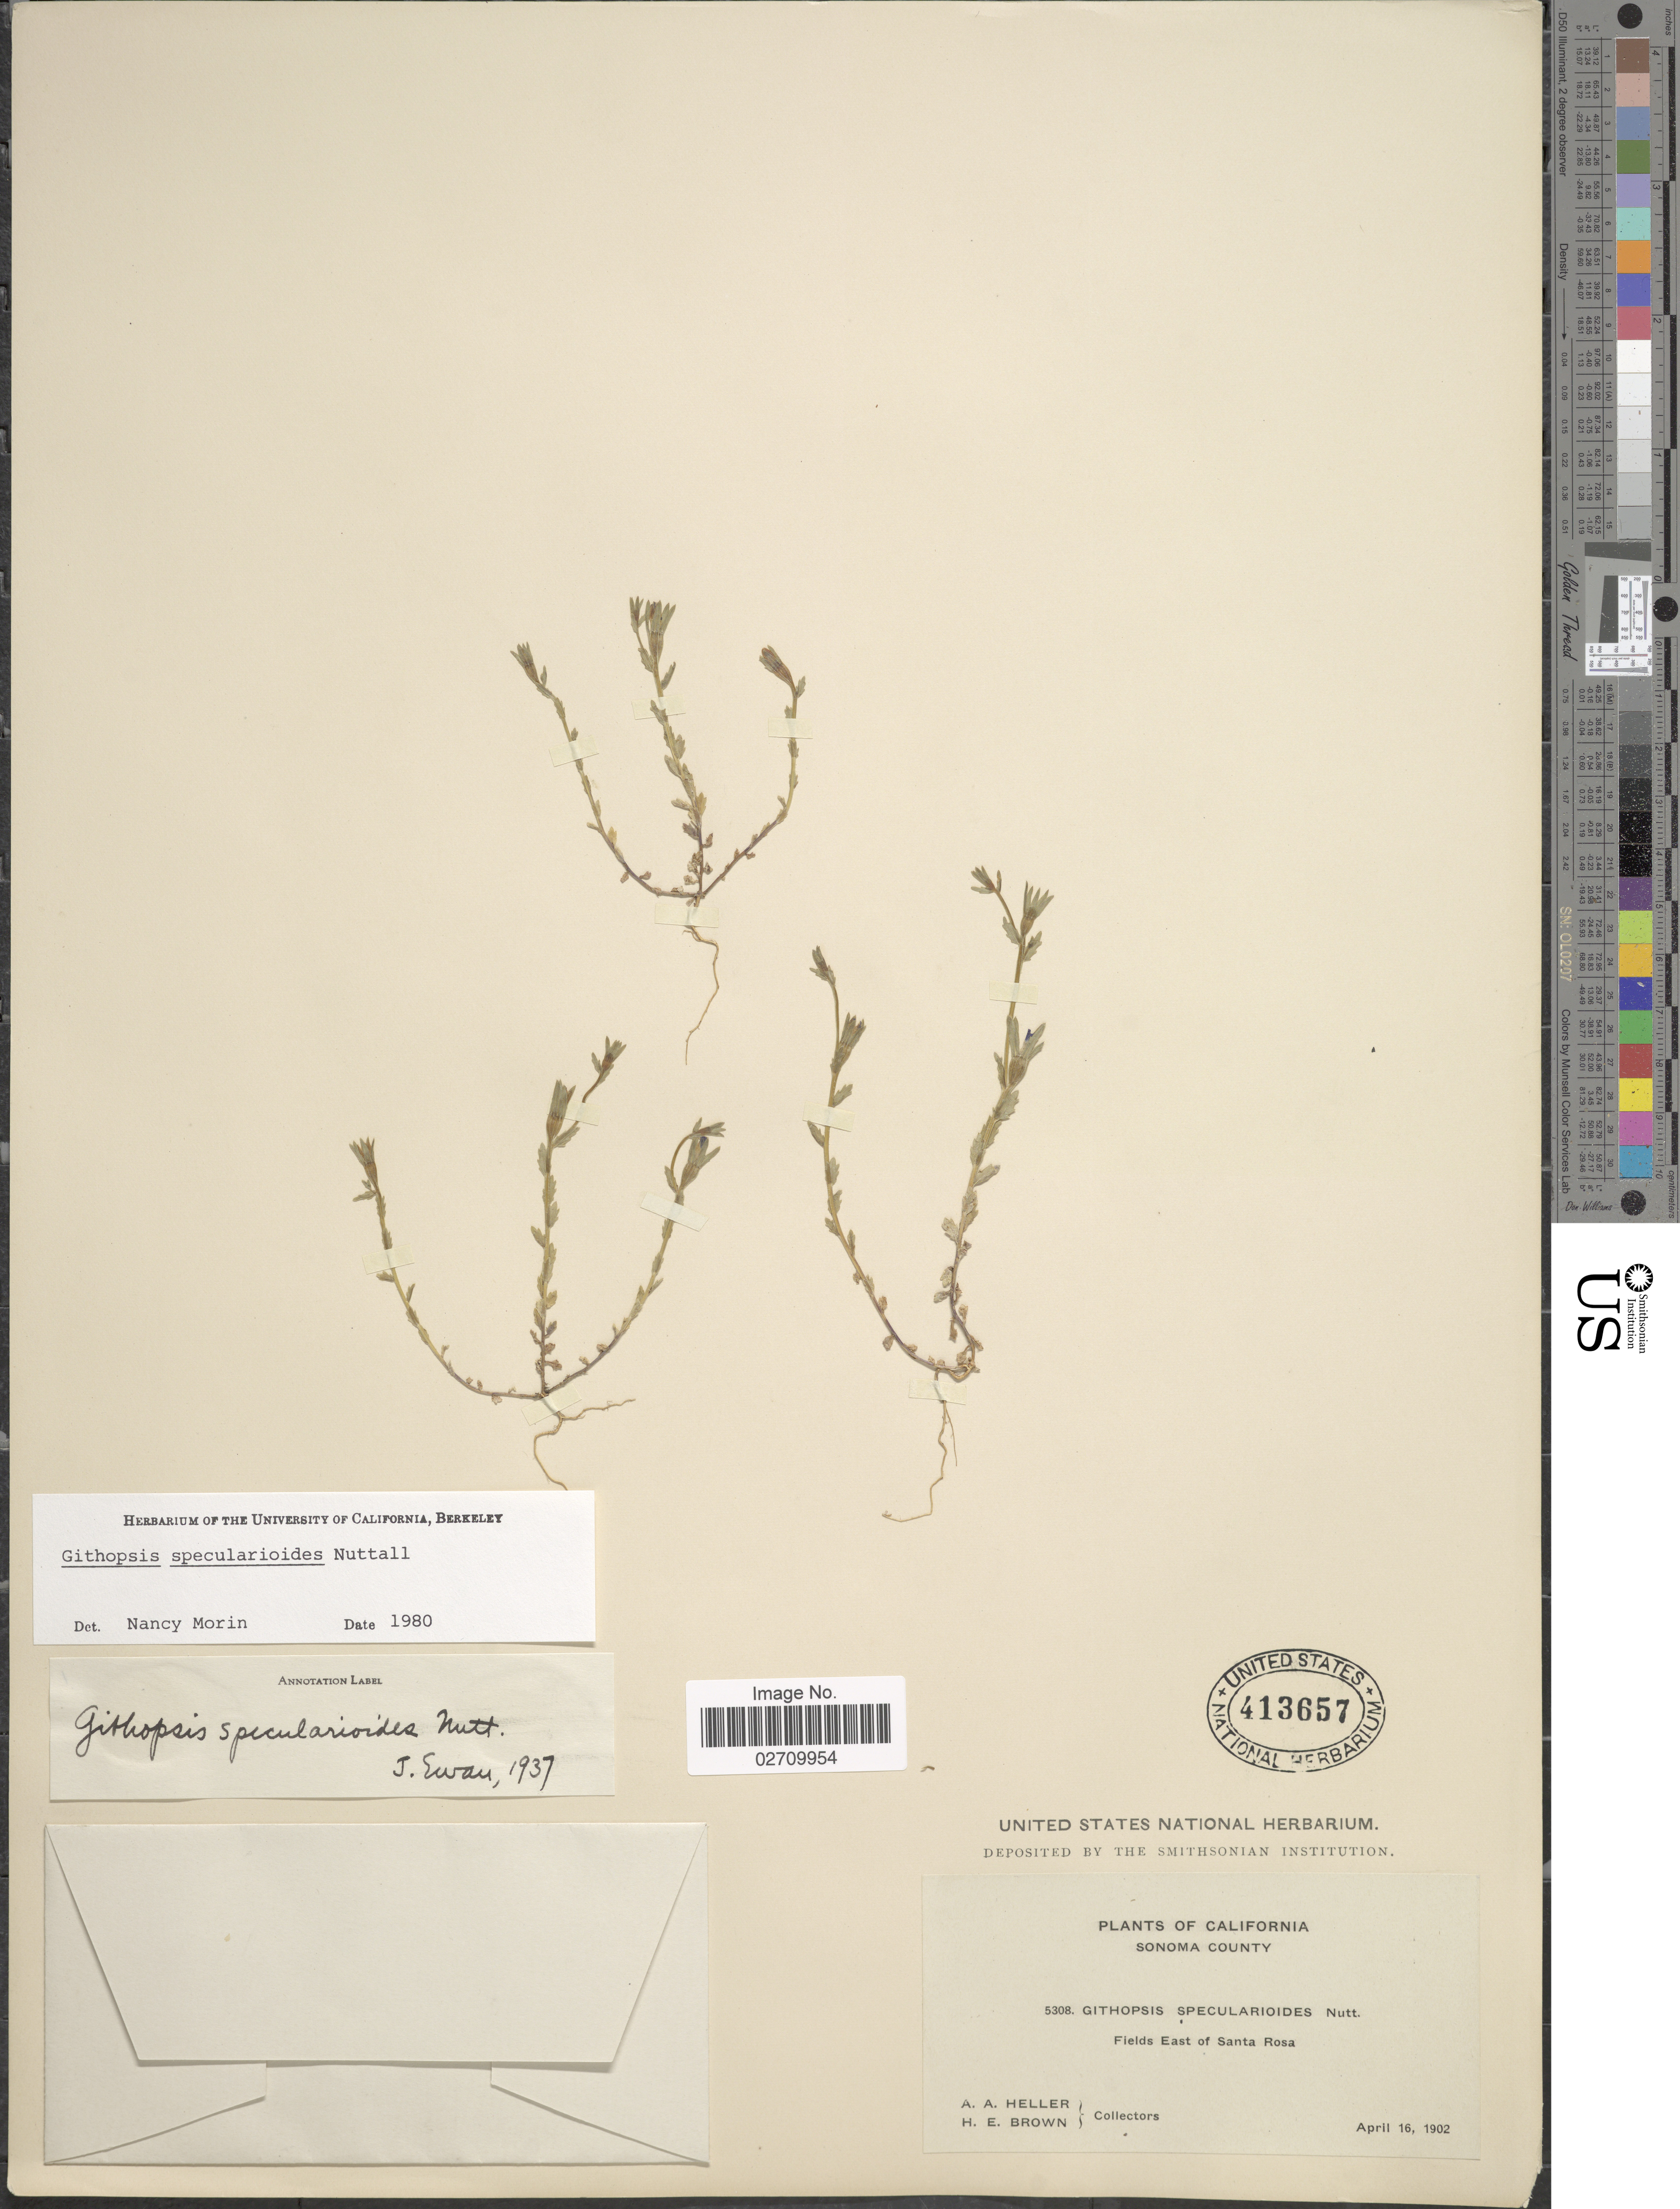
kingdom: Plantae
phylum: Tracheophyta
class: Magnoliopsida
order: Asterales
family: Campanulaceae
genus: Githopsis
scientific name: Githopsis specularioides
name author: Nutt.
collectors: A. A. Heller & H. E. Brown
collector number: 5308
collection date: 1902-04-16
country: United States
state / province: California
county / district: Sonoma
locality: Sonoma County. Fields East of Santa Rosa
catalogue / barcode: US 413657